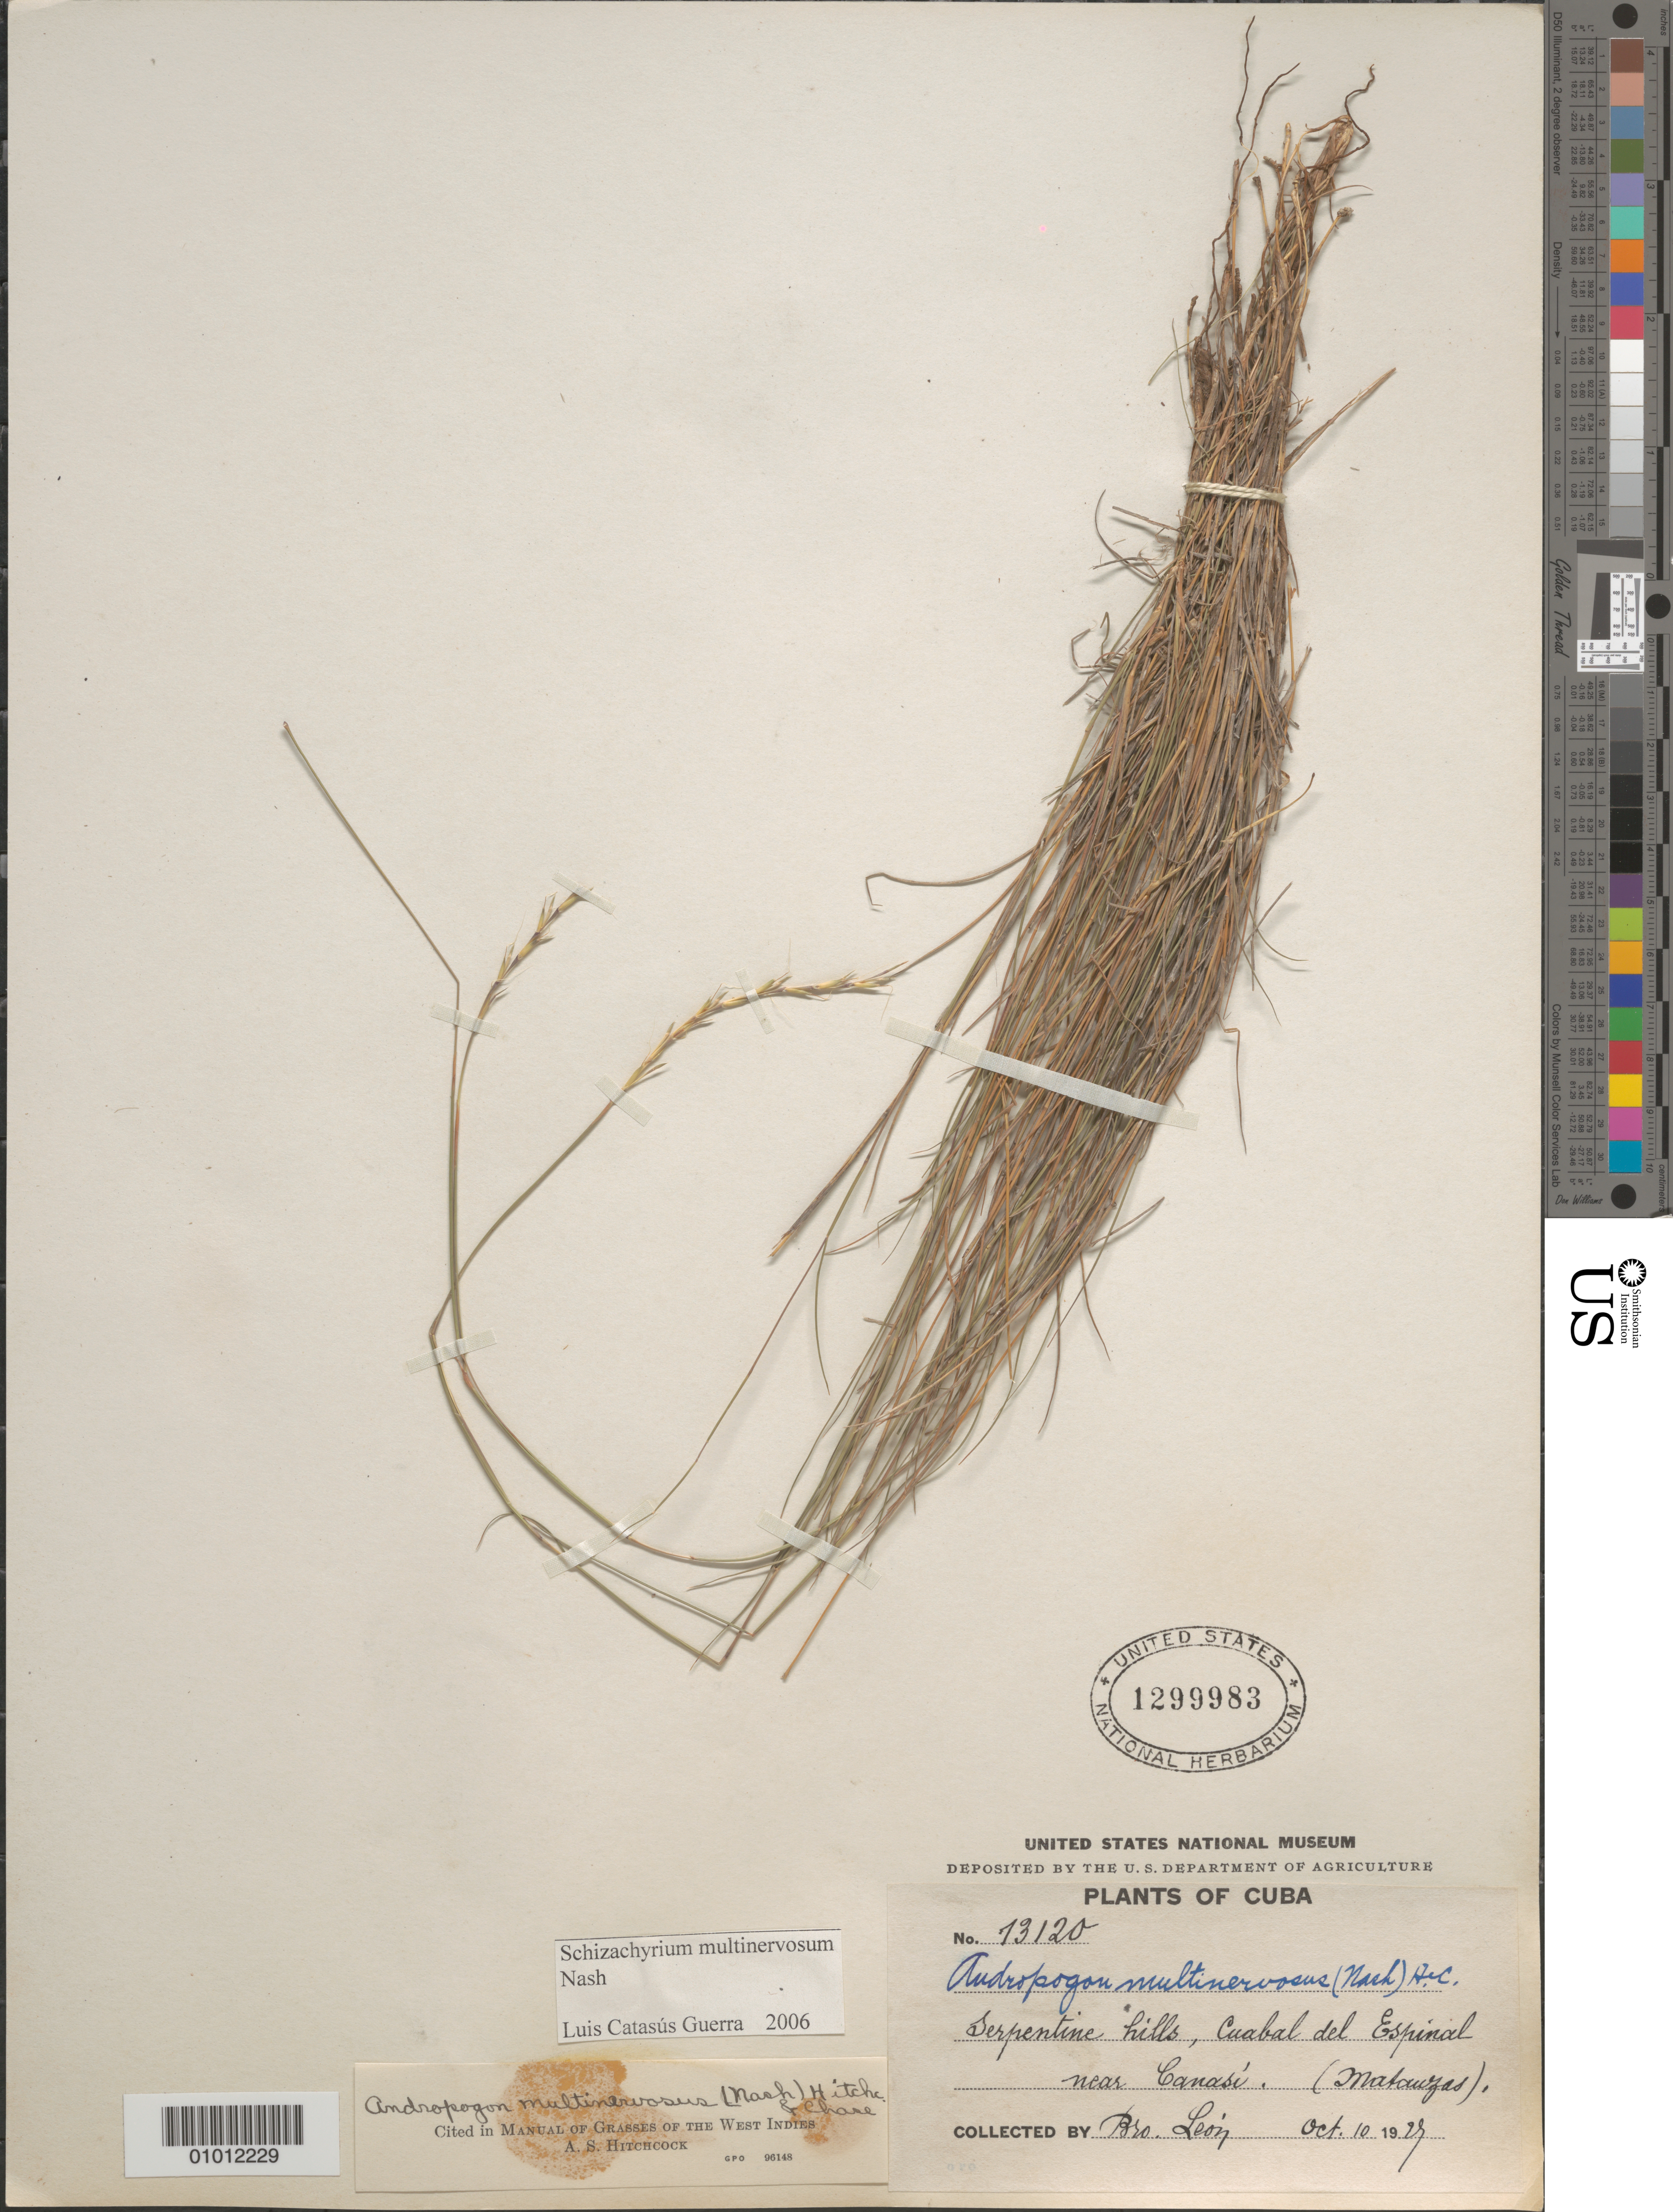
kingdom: Plantae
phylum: Tracheophyta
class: Liliopsida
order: Poales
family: Poaceae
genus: Schizachyrium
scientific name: Schizachyrium multinervosum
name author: Nash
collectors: Bro. León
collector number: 13120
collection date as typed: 10 Sep 1927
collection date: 1927-09-10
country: Cuba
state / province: La Habana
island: Cuba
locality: Serpentine hills, Cuabal del Espinal, near Canasi (Matanzas)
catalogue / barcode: US 1299983